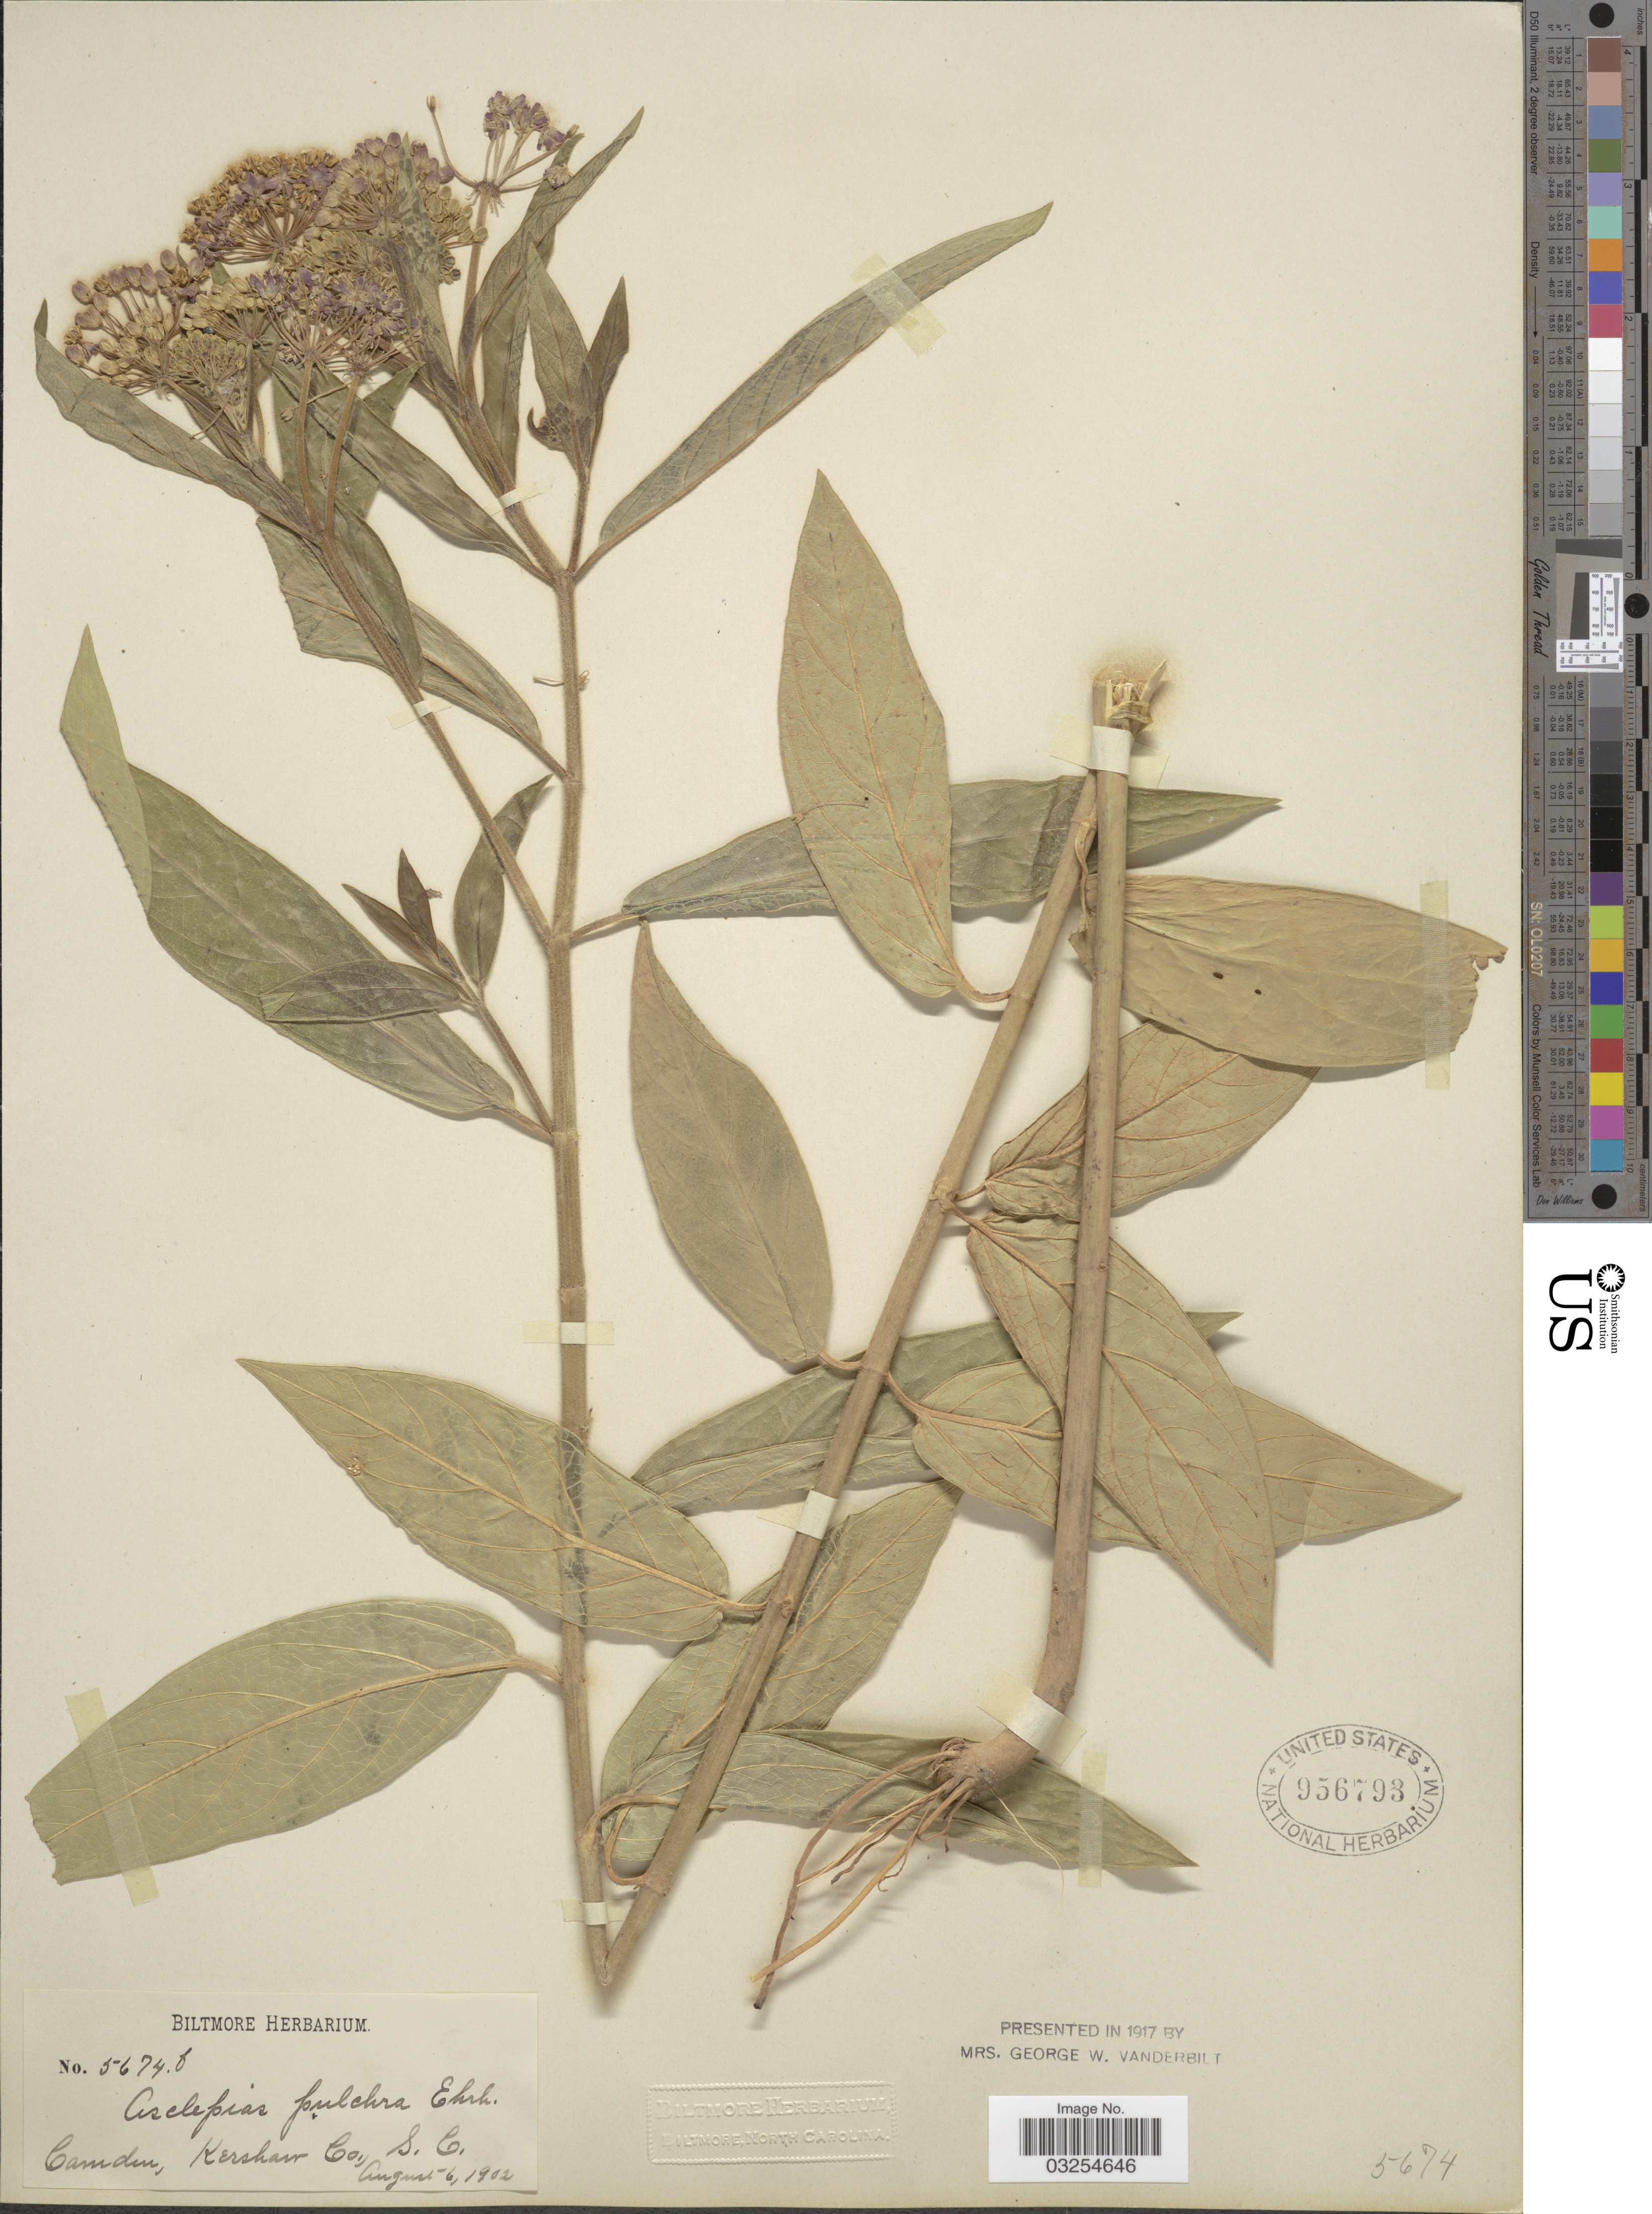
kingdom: Plantae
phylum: Tracheophyta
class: Magnoliopsida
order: Gentianales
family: Apocynaceae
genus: Asclepias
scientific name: Asclepias incarnata subsp. pulchra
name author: (Ehrh. ex Willd.) Woodson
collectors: ex herb. Biltmore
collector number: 5674f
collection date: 1902-08-06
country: United States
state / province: South Carolina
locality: Camden, Kershaw Co.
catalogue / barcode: US 956793